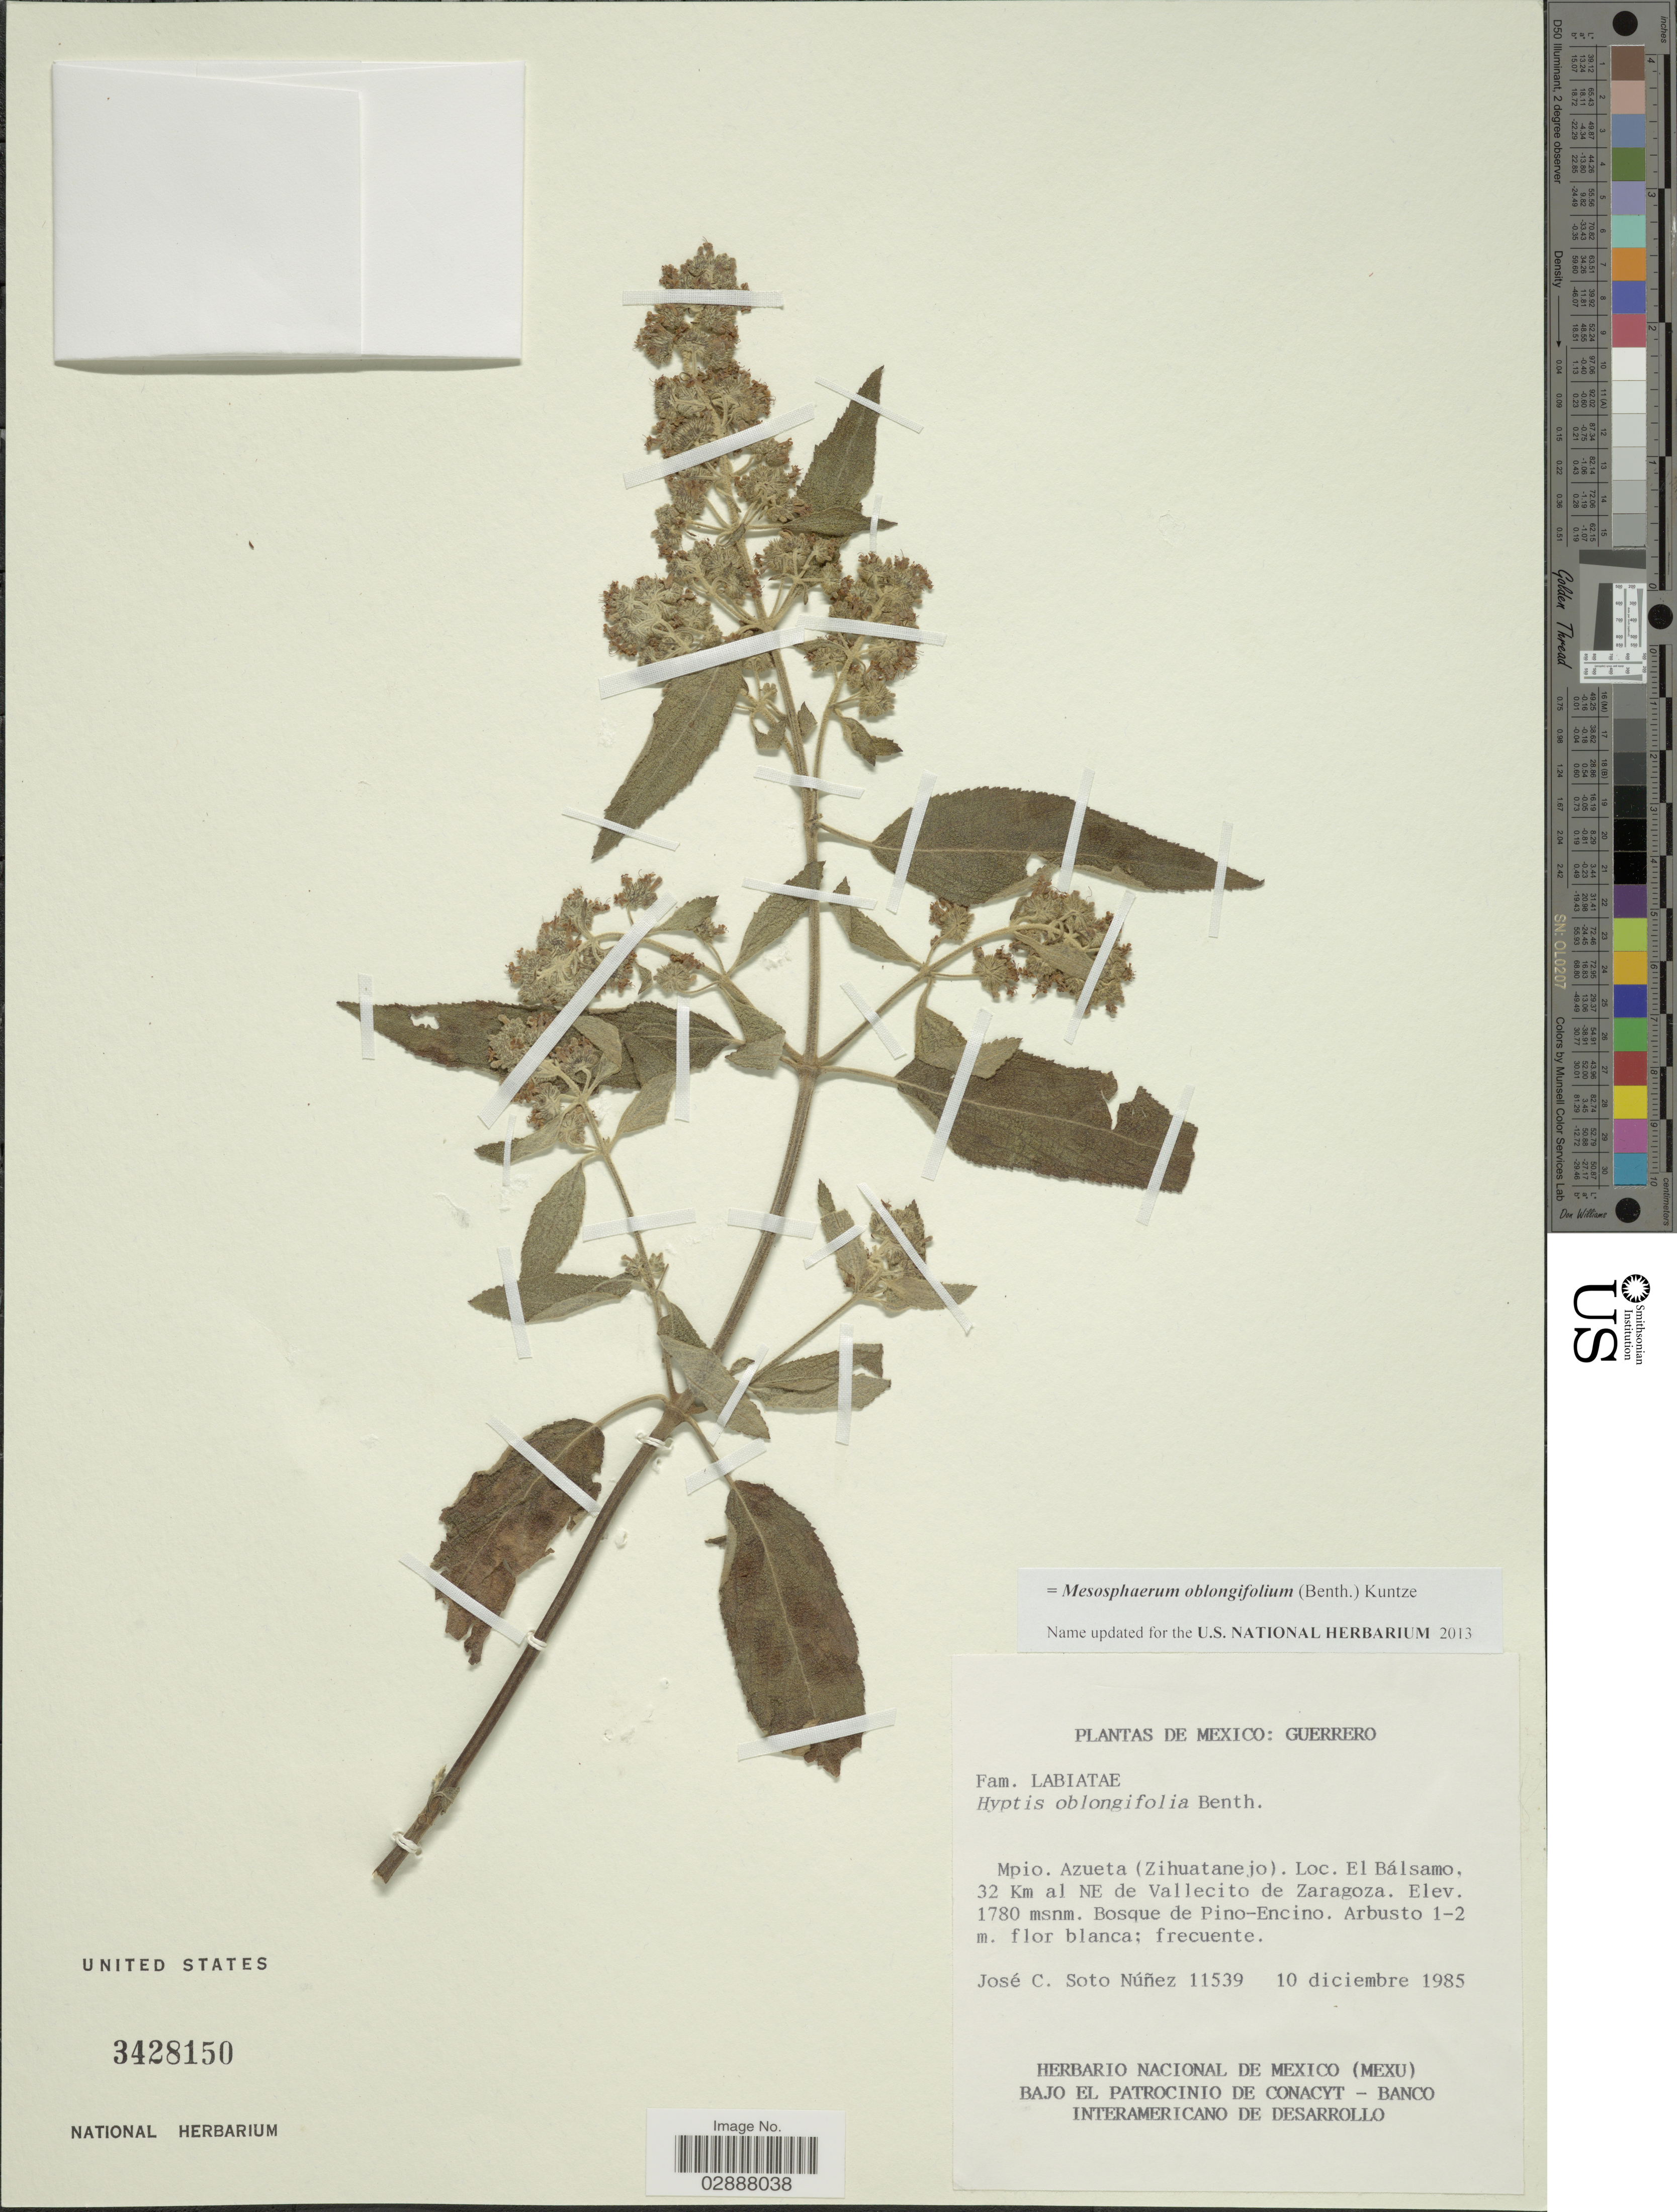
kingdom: Plantae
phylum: Tracheophyta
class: Magnoliopsida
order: Lamiales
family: Lamiaceae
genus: Mesosphaerum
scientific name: Mesosphaerum oblongifolium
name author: (Benth.) Kuntze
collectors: J. Soto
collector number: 11539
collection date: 1985-12-10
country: Mexico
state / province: Guerrero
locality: Mpio. Azueta (Zihuatanejo), El Bálsamo, 32 Km al NE de Vallecito de Zaragoza.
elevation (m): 1780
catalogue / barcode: US 3428150